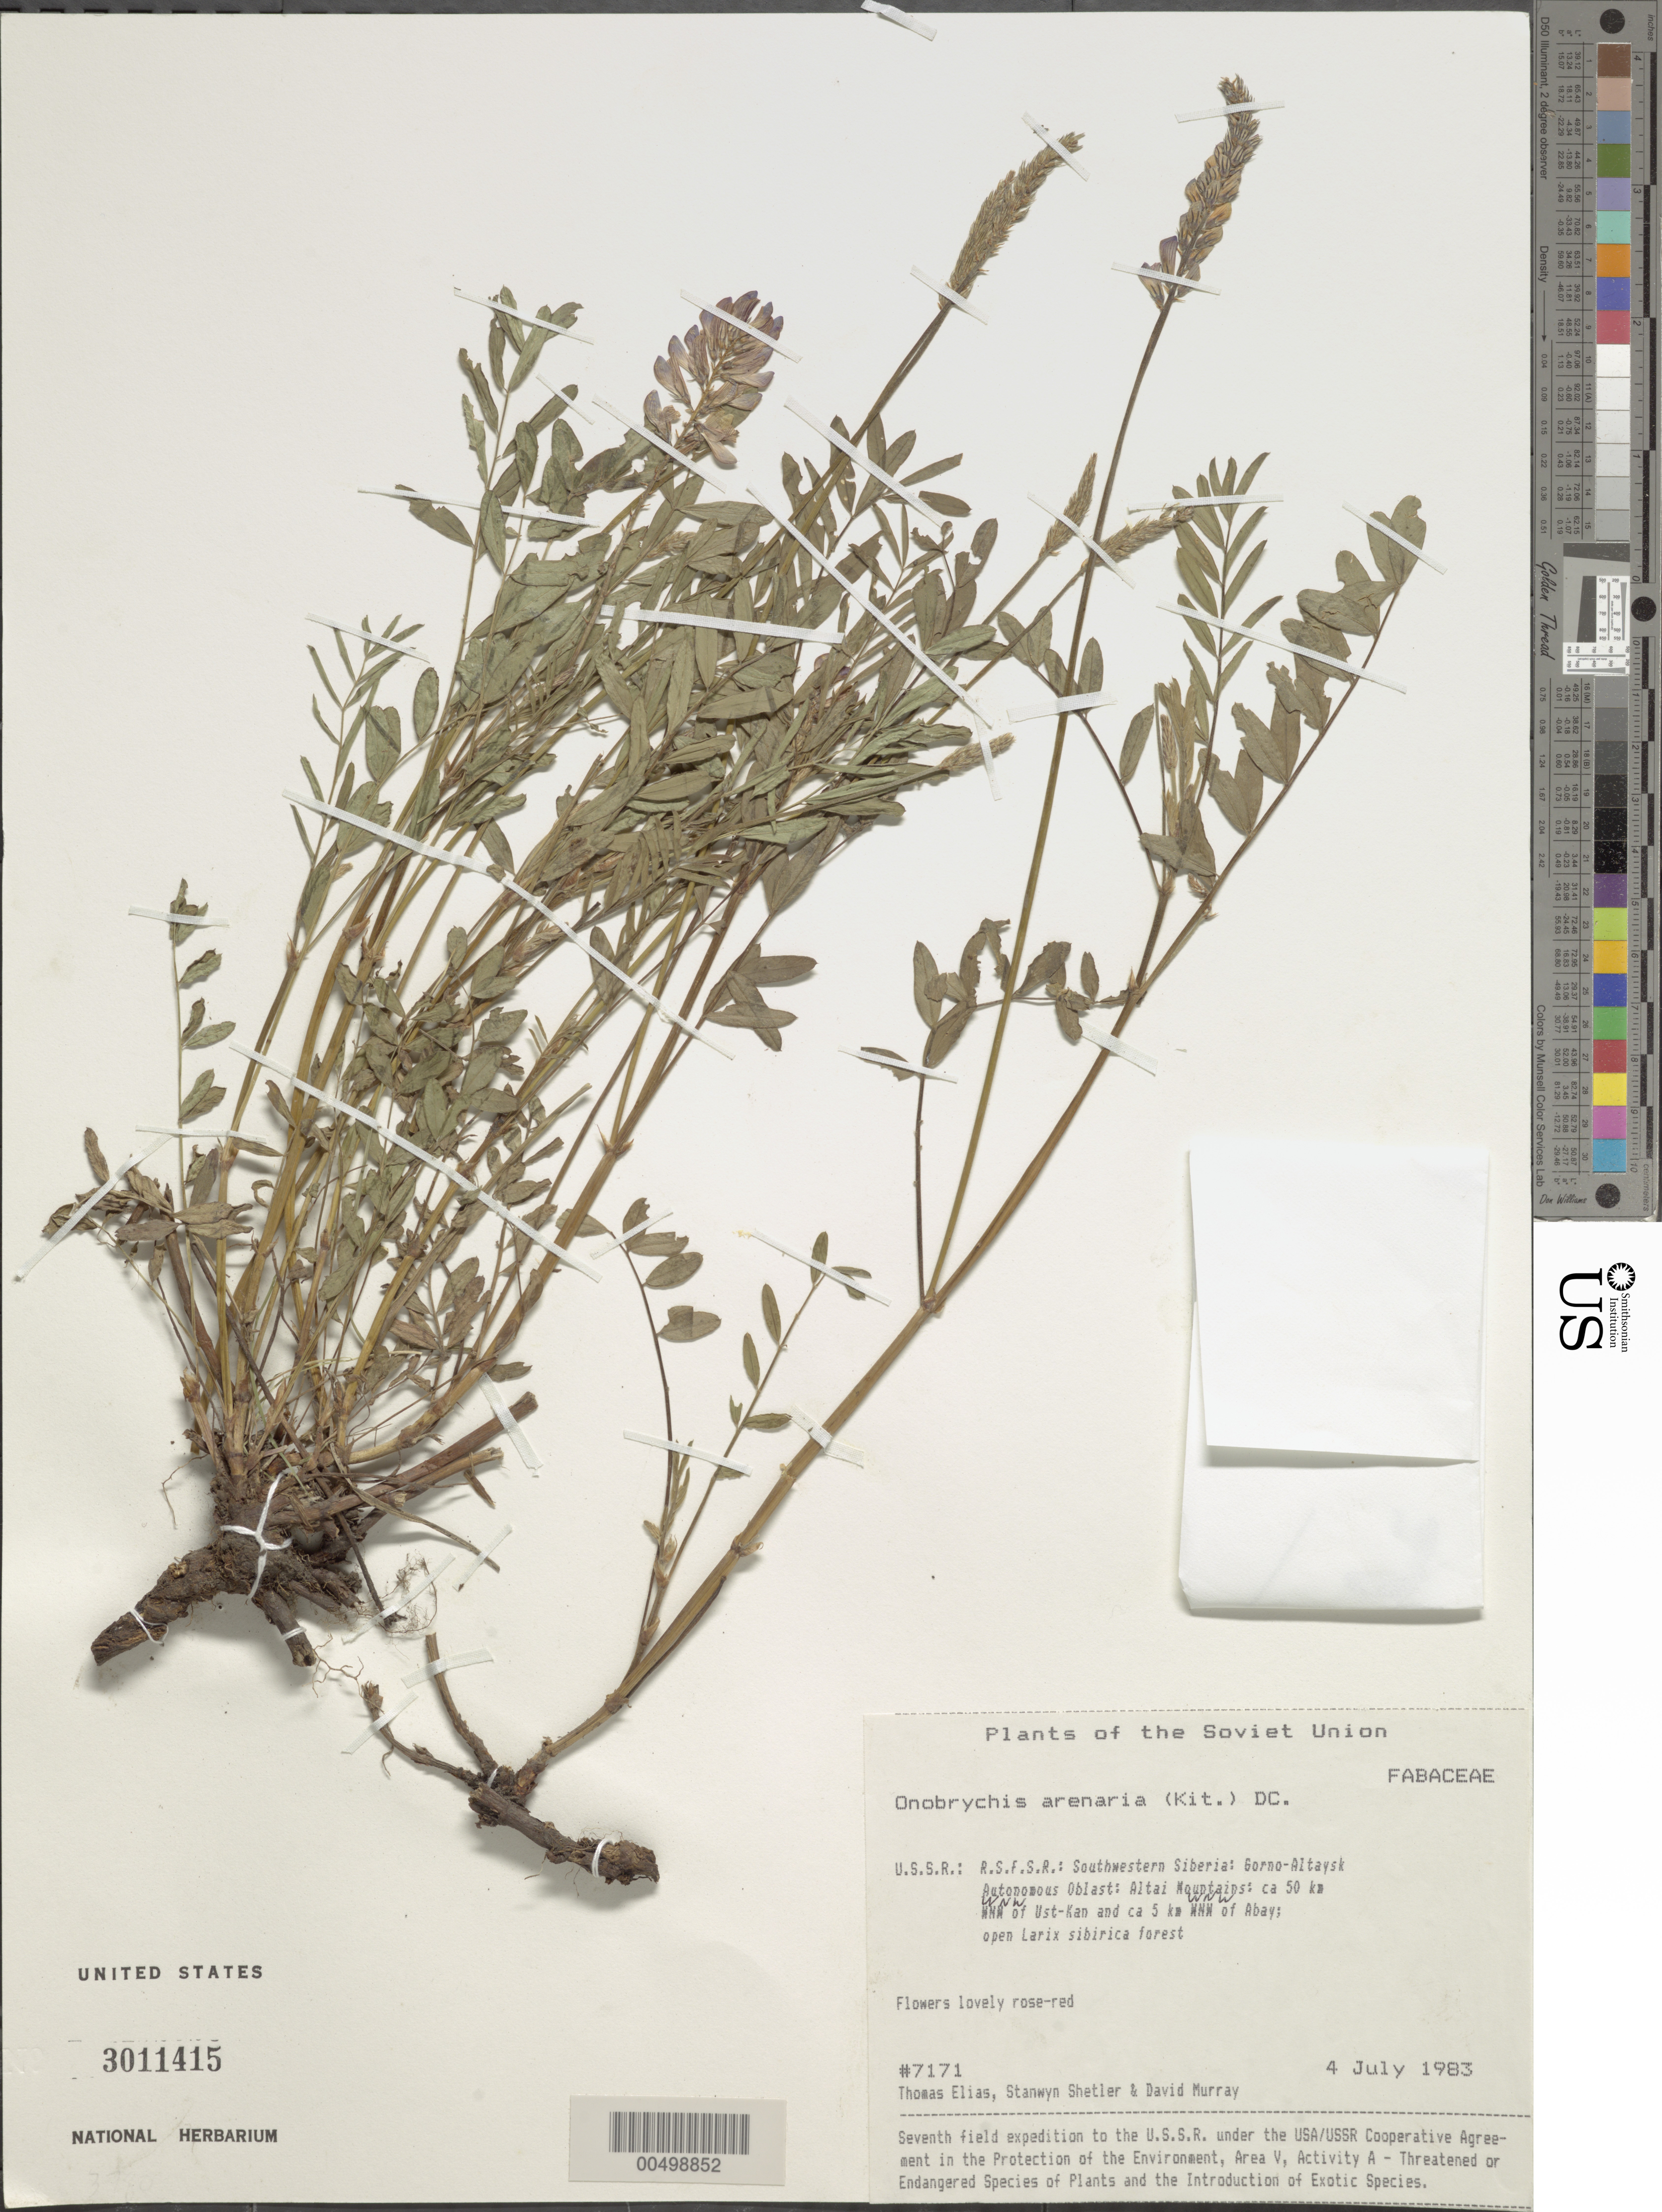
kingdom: Plantae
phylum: Tracheophyta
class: Magnoliopsida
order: Fabales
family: Fabaceae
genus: Onobrychis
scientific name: Onobrychis arenaria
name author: (Kit.) DC.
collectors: T. Elias, S. Shetler & D. F. Murray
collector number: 7171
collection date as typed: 04 Jul 1983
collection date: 1983-07-04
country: Russian Federation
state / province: Altai Republic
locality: Altai Mountains, ca. 50 km WNW of Ust-Kan and ca. 5 km WNW of Abay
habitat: open Larix sibirica forest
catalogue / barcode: US 3011415